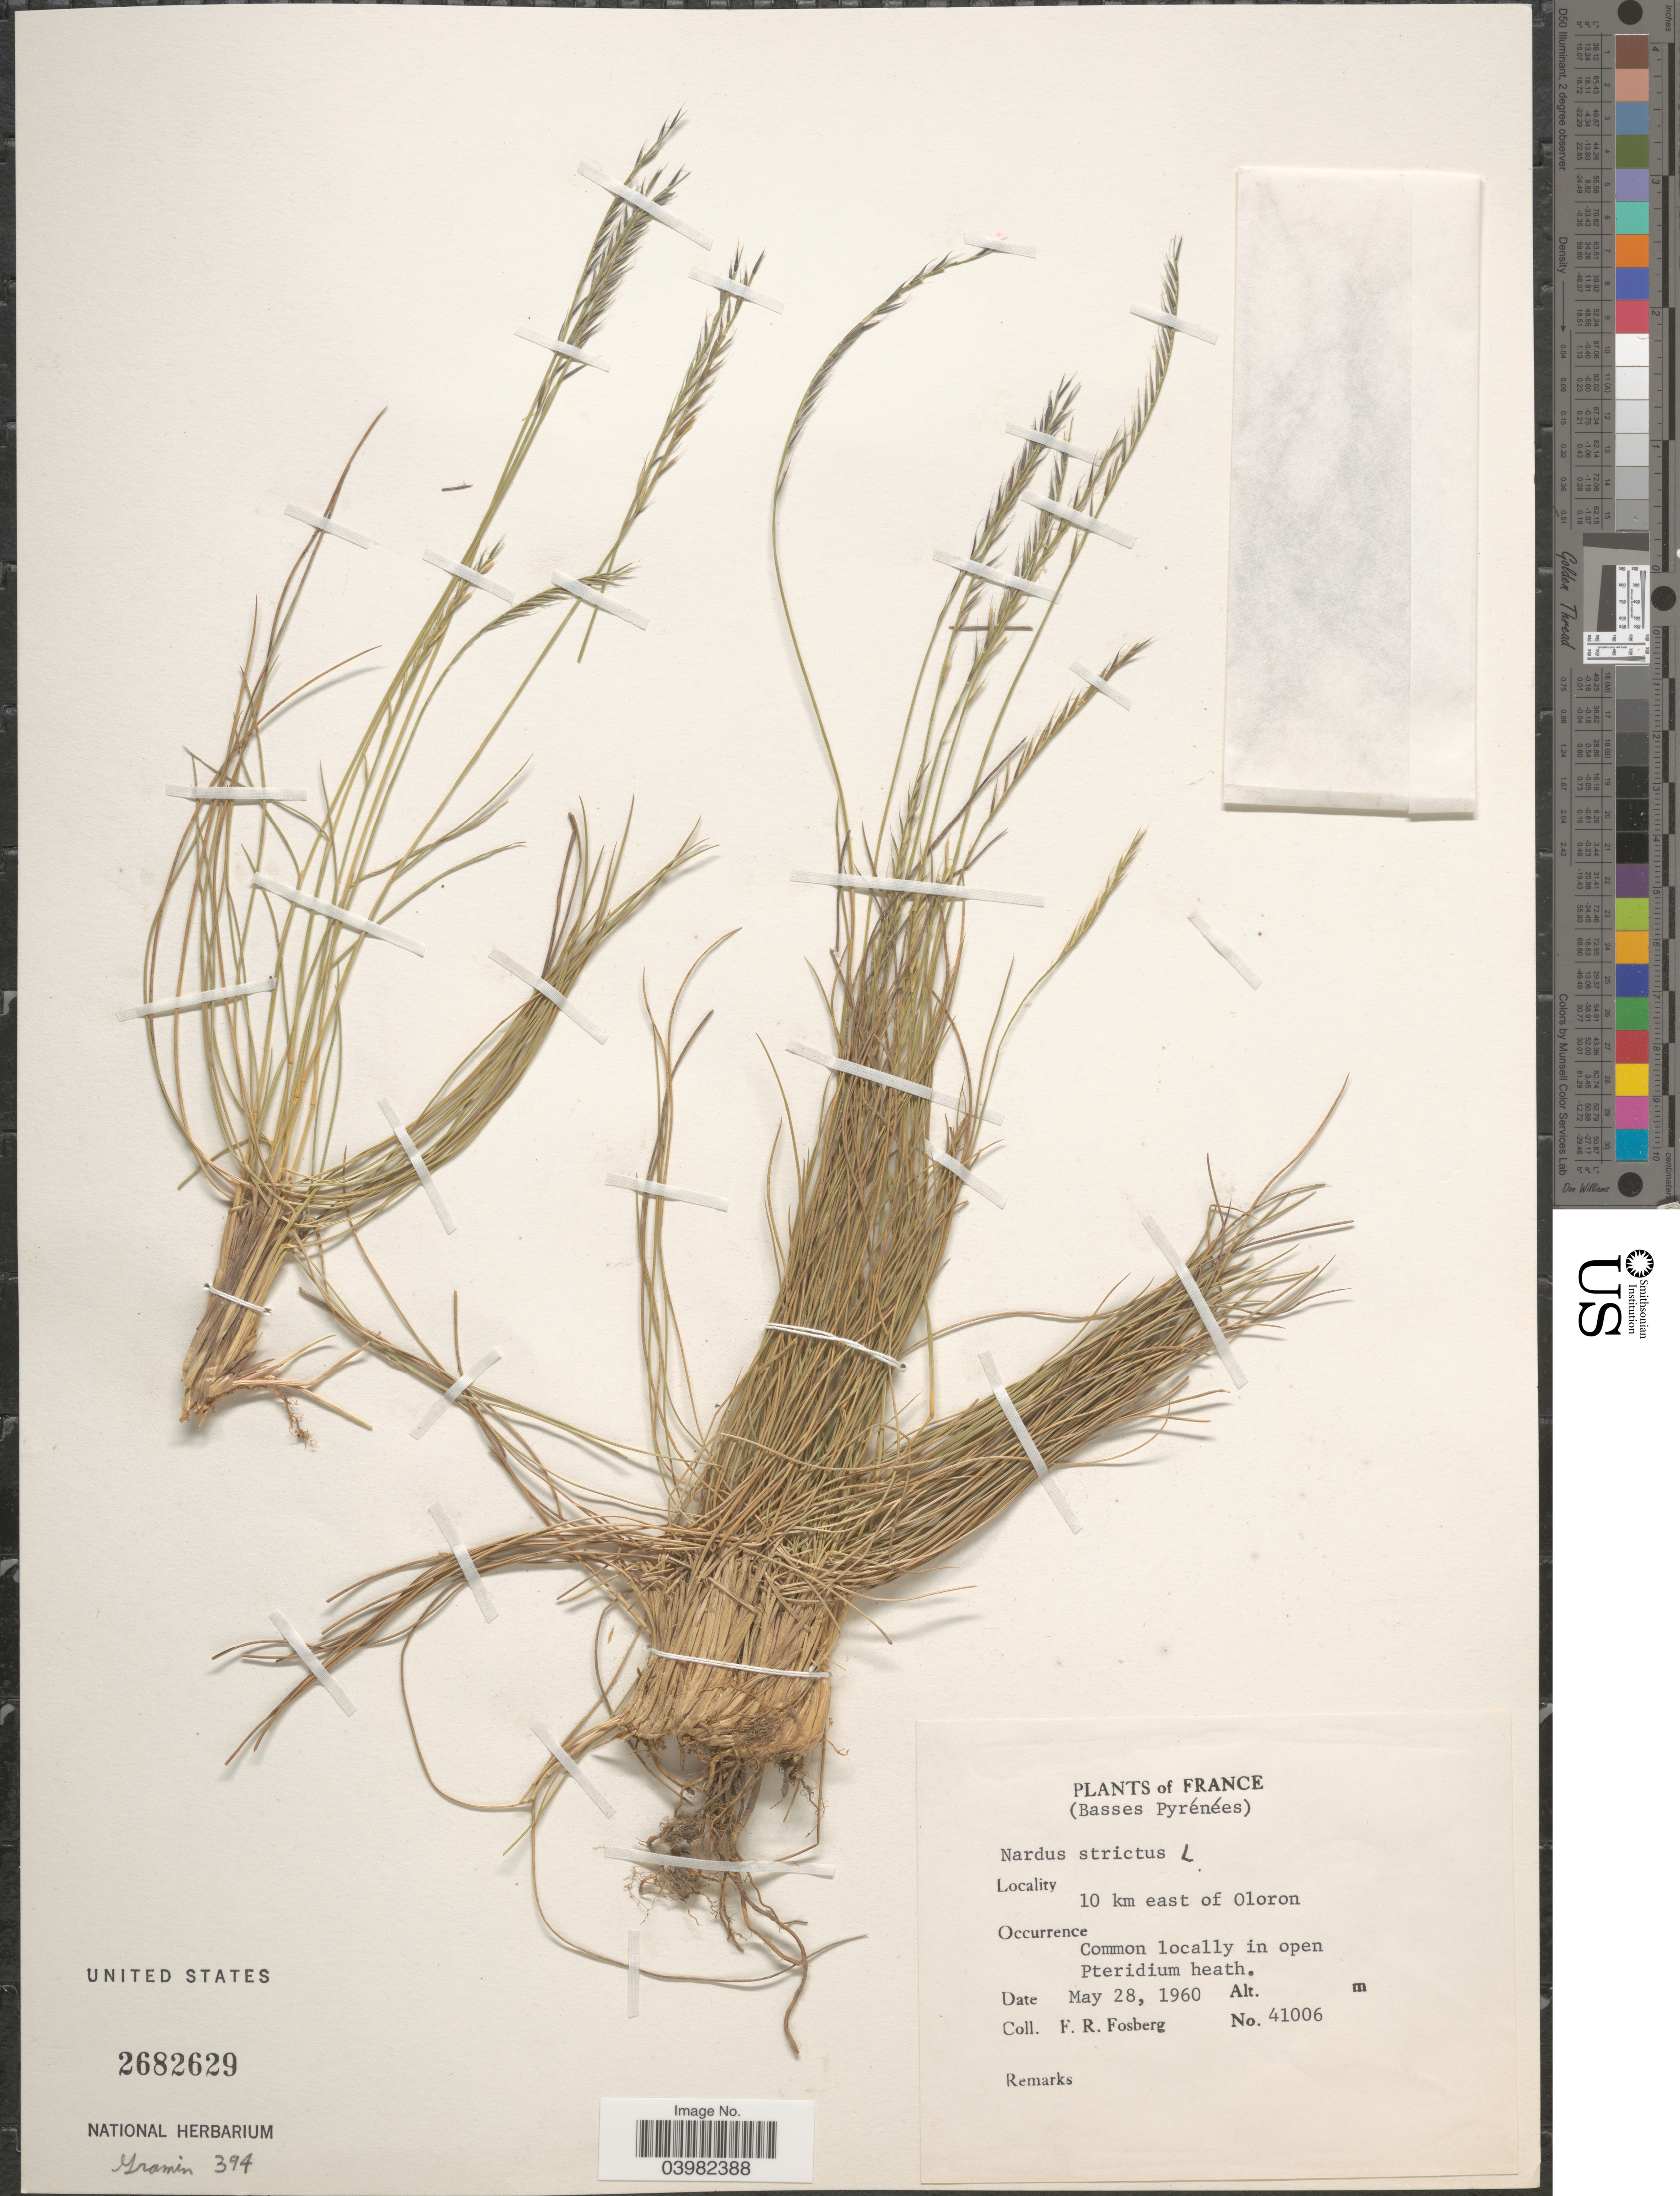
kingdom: Plantae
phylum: Tracheophyta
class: Liliopsida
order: Poales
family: Poaceae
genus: Nardus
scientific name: Nardus stricta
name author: L.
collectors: F. R. Fosberg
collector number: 41006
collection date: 1960-05-28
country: France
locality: (Basses Pyrénées). 10 km east of Oloron.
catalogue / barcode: US 2682629